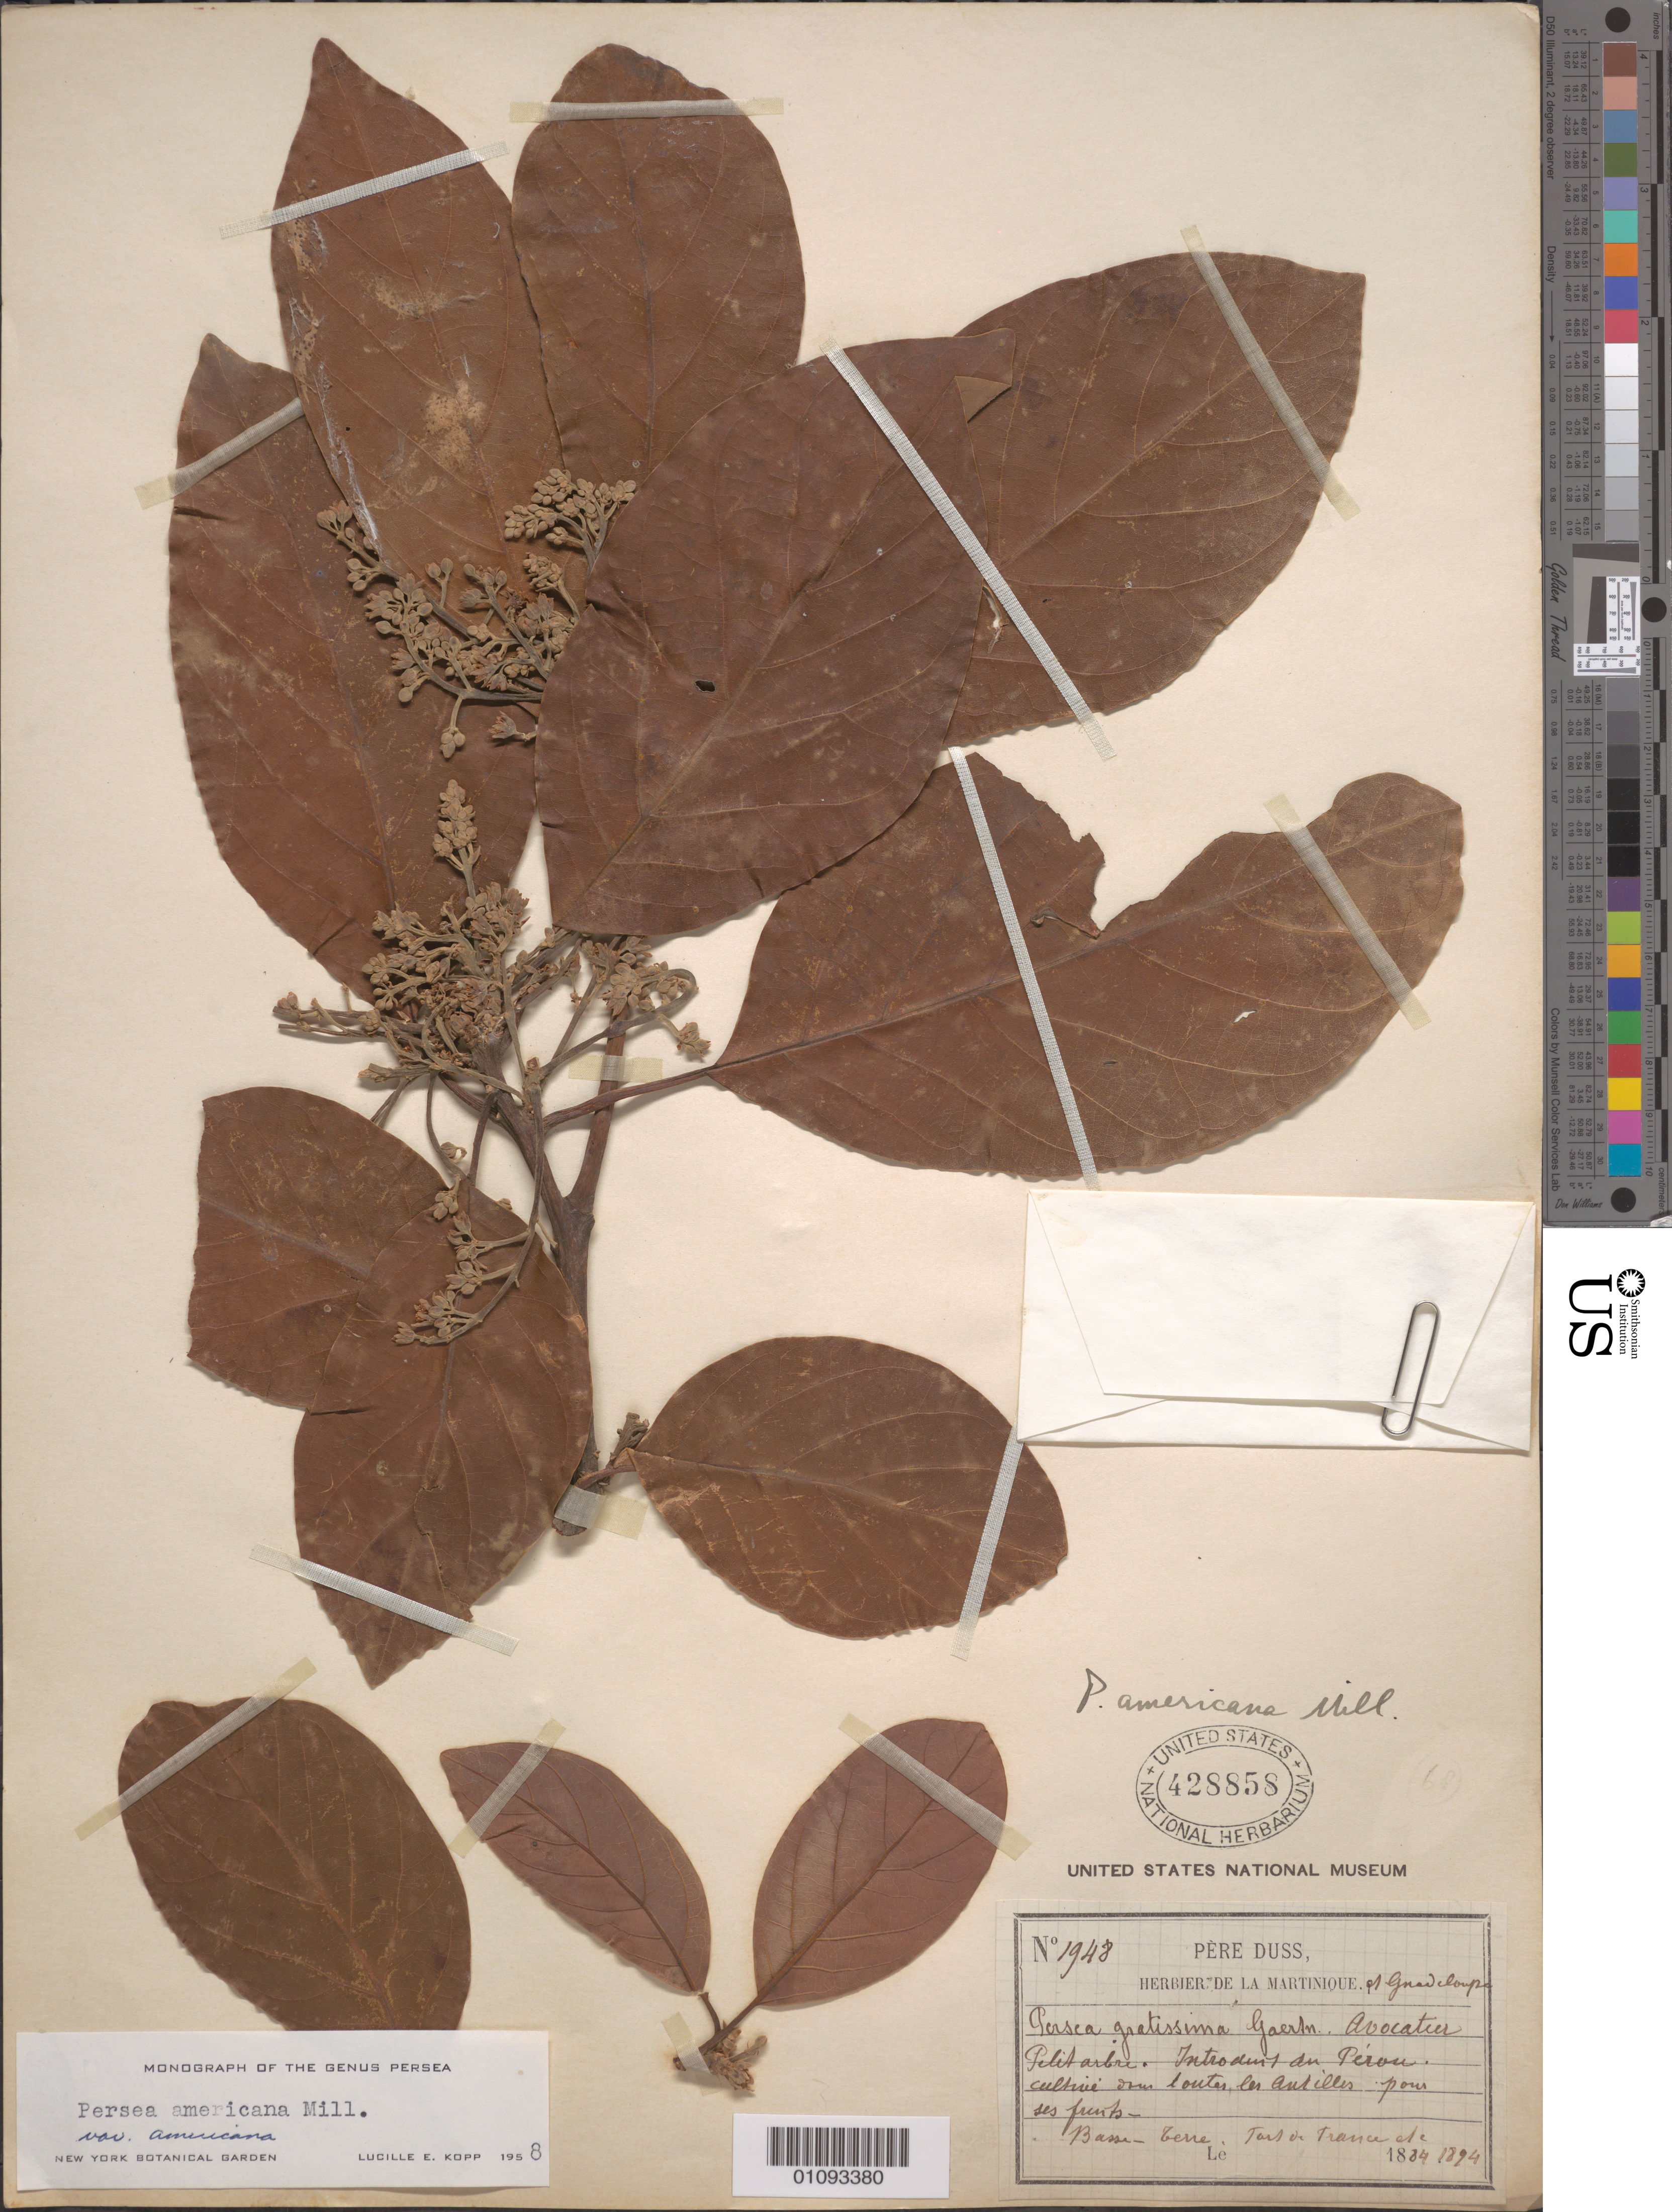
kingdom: Plantae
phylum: Tracheophyta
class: Magnoliopsida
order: Laurales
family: Lauraceae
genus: Persea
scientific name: Persea americana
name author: Mill.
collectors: Père Duss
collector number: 1948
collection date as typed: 1884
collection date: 1884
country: Guadeloupe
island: Basse Terre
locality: Basse-Terre.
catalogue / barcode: US 428858